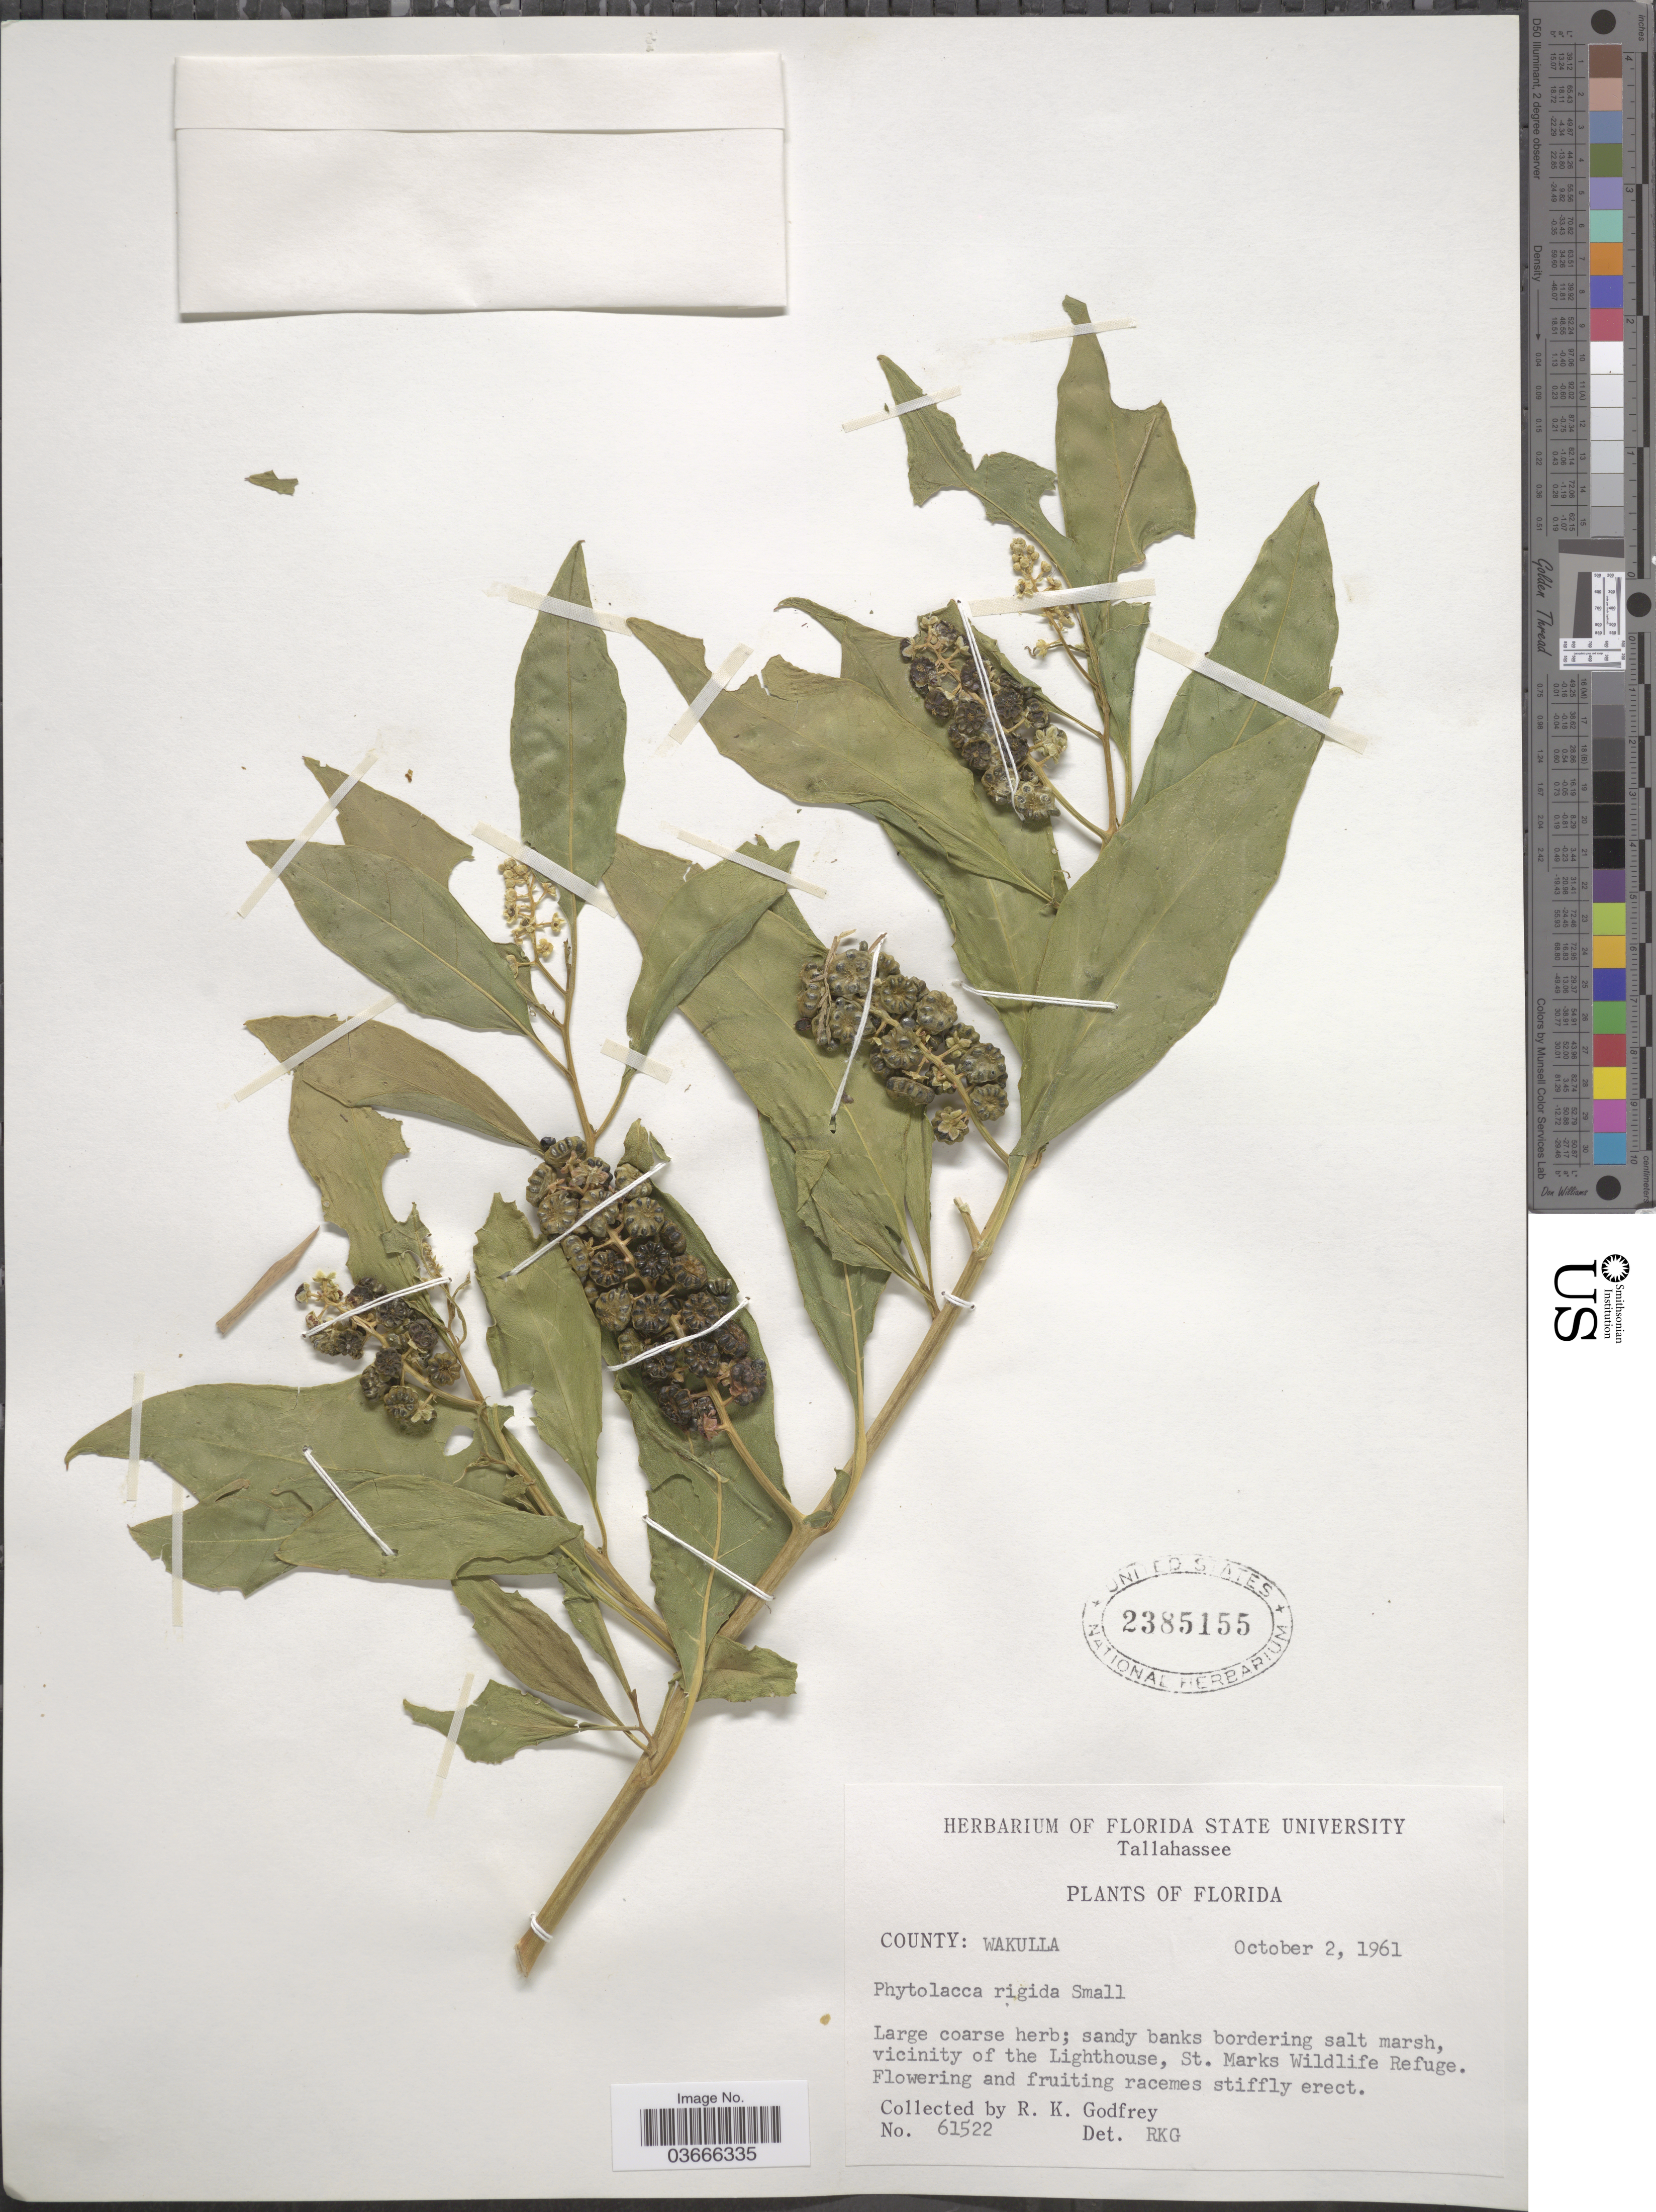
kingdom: Plantae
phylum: Tracheophyta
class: Magnoliopsida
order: Caryophyllales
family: Phytolaccaceae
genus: Phytolacca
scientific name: Phytolacca rigida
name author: Small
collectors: R. K. Godfrey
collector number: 61522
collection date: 1961-10-02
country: United States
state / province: Florida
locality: County Wakulla. Vicinity of the Lighthouse, St. Marks Wildlife Refuge.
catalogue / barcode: US 2385155